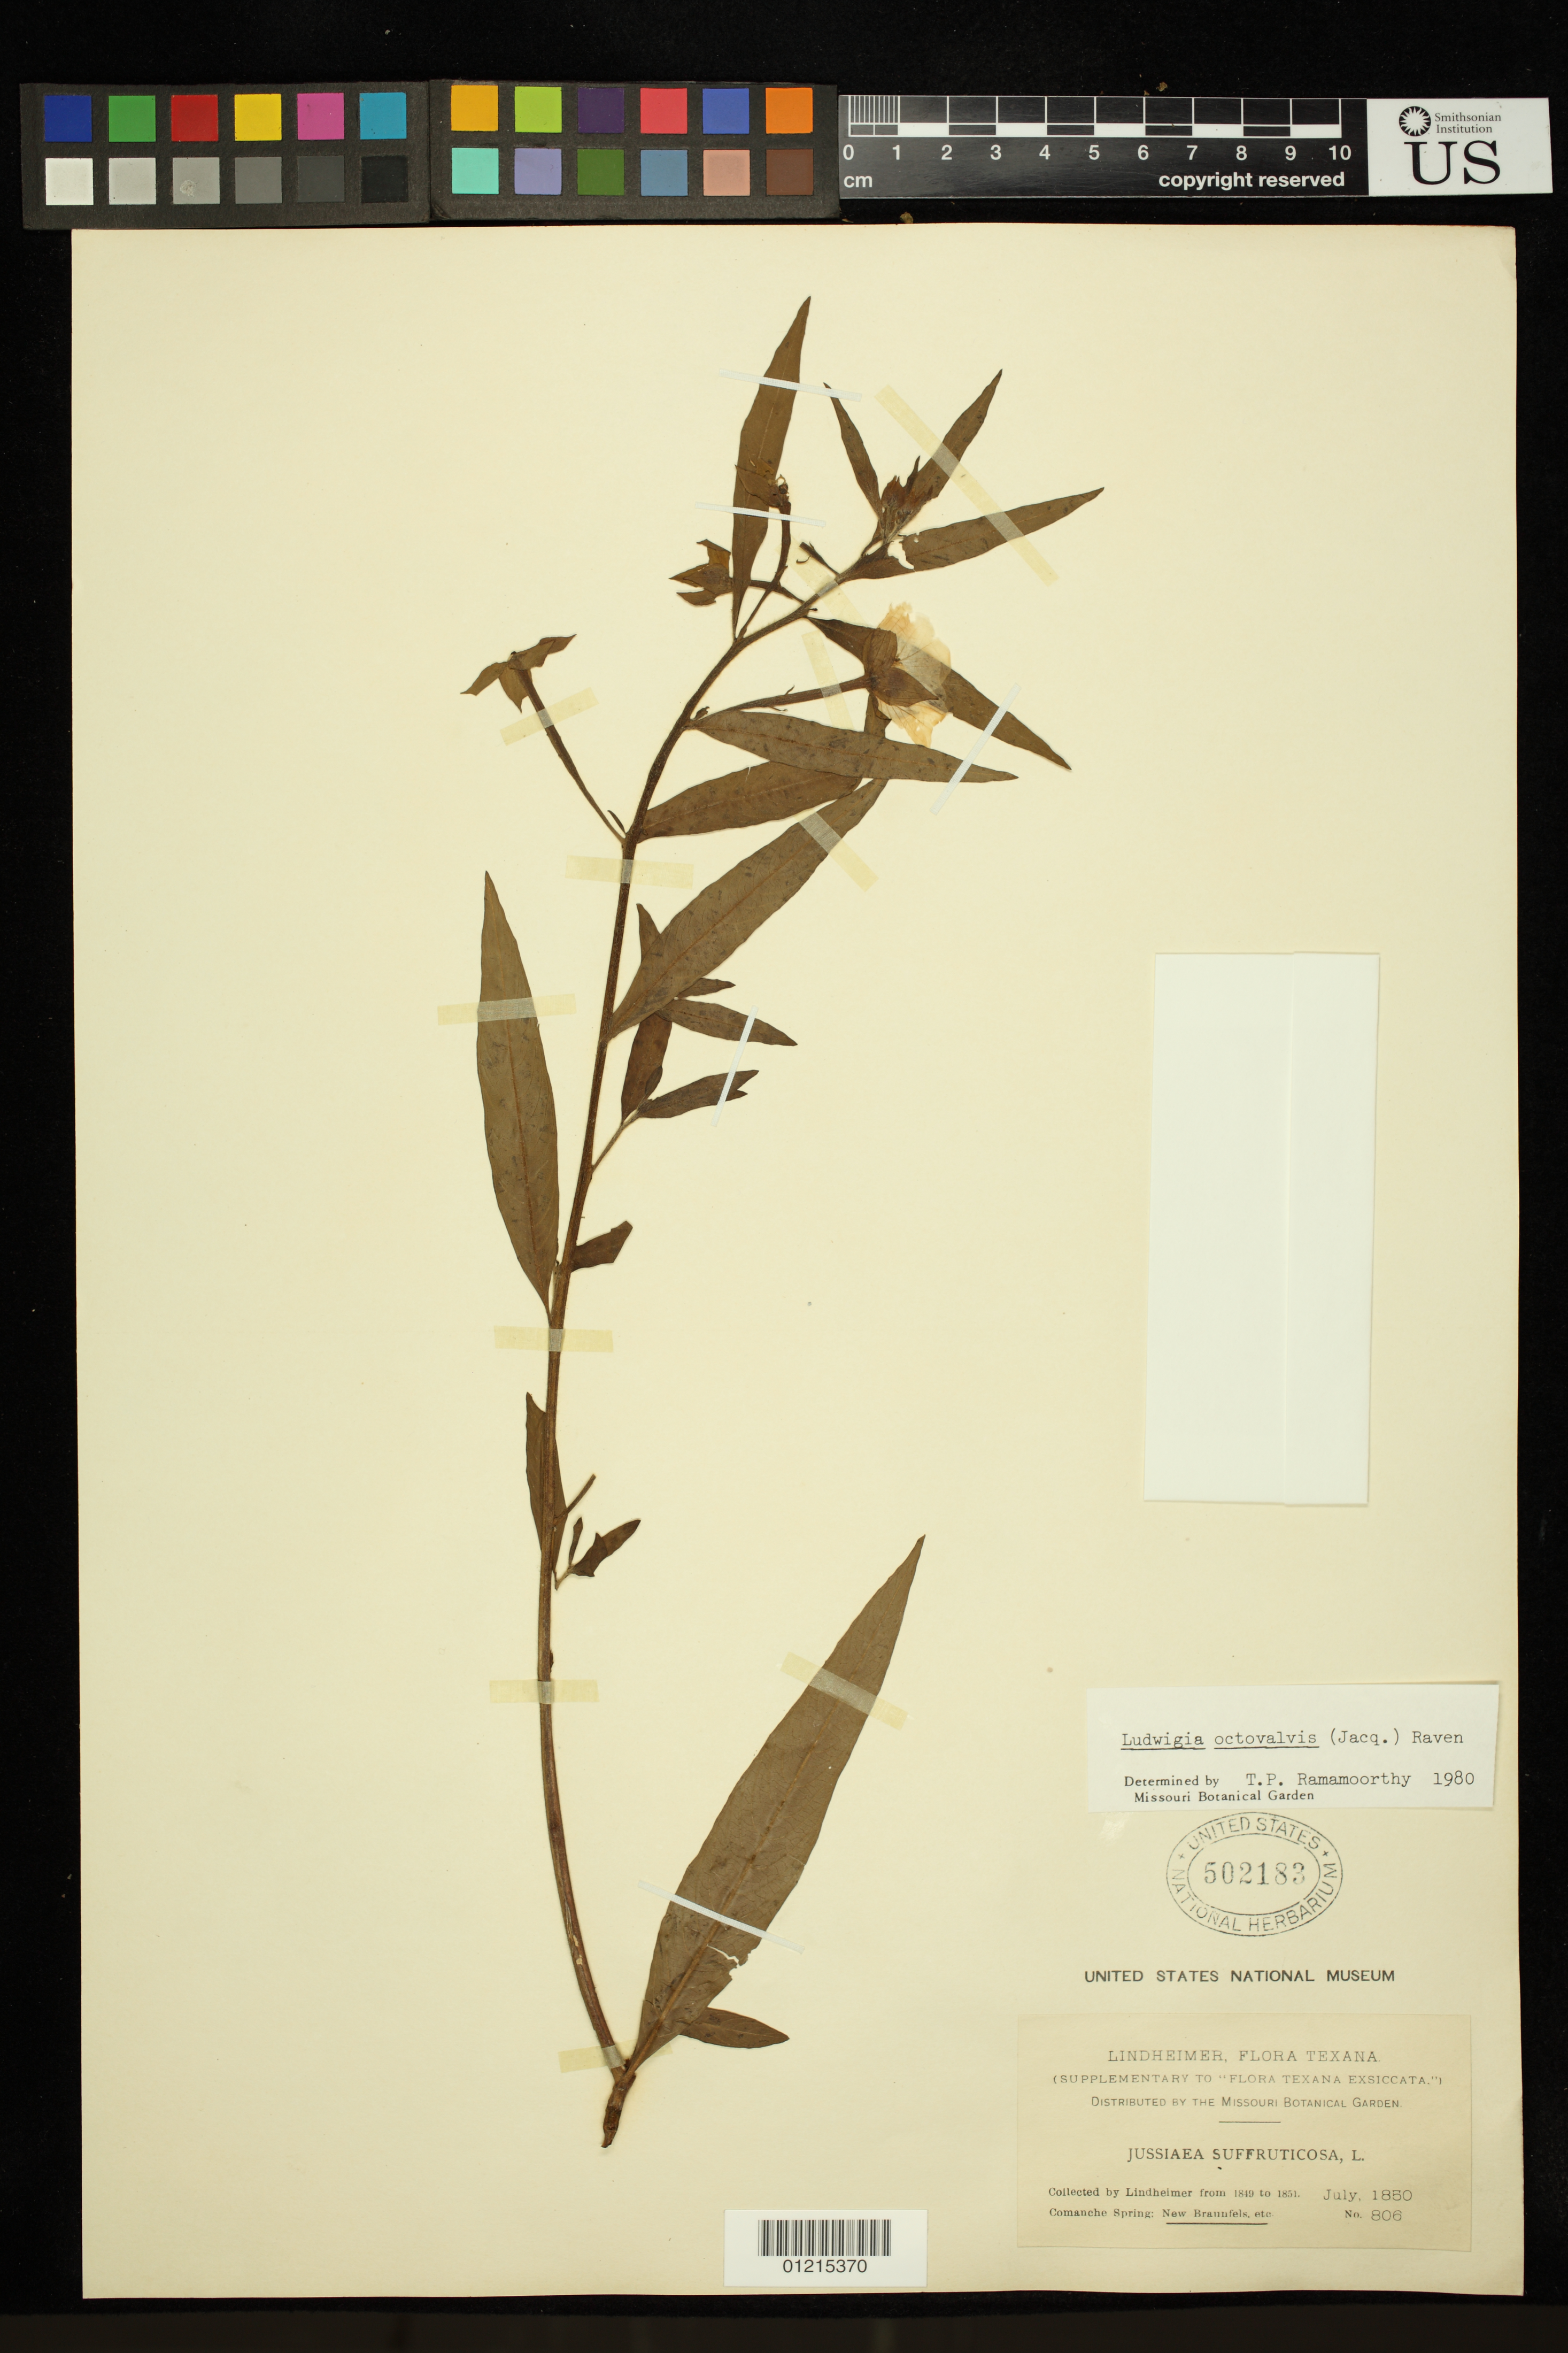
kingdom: Plantae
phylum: Tracheophyta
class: Magnoliopsida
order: Myrtales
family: Onagraceae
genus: Ludwigia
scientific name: Ludwigia octovalvis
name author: (Jacq.) P.H. Raven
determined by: Ramamoorthy, T. P.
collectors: F. J. Lindheimer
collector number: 806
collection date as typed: Jul 1850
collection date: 1850-07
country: United States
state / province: Texas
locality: Comanche Spring; New Braunfels, etc.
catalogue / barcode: US 502183